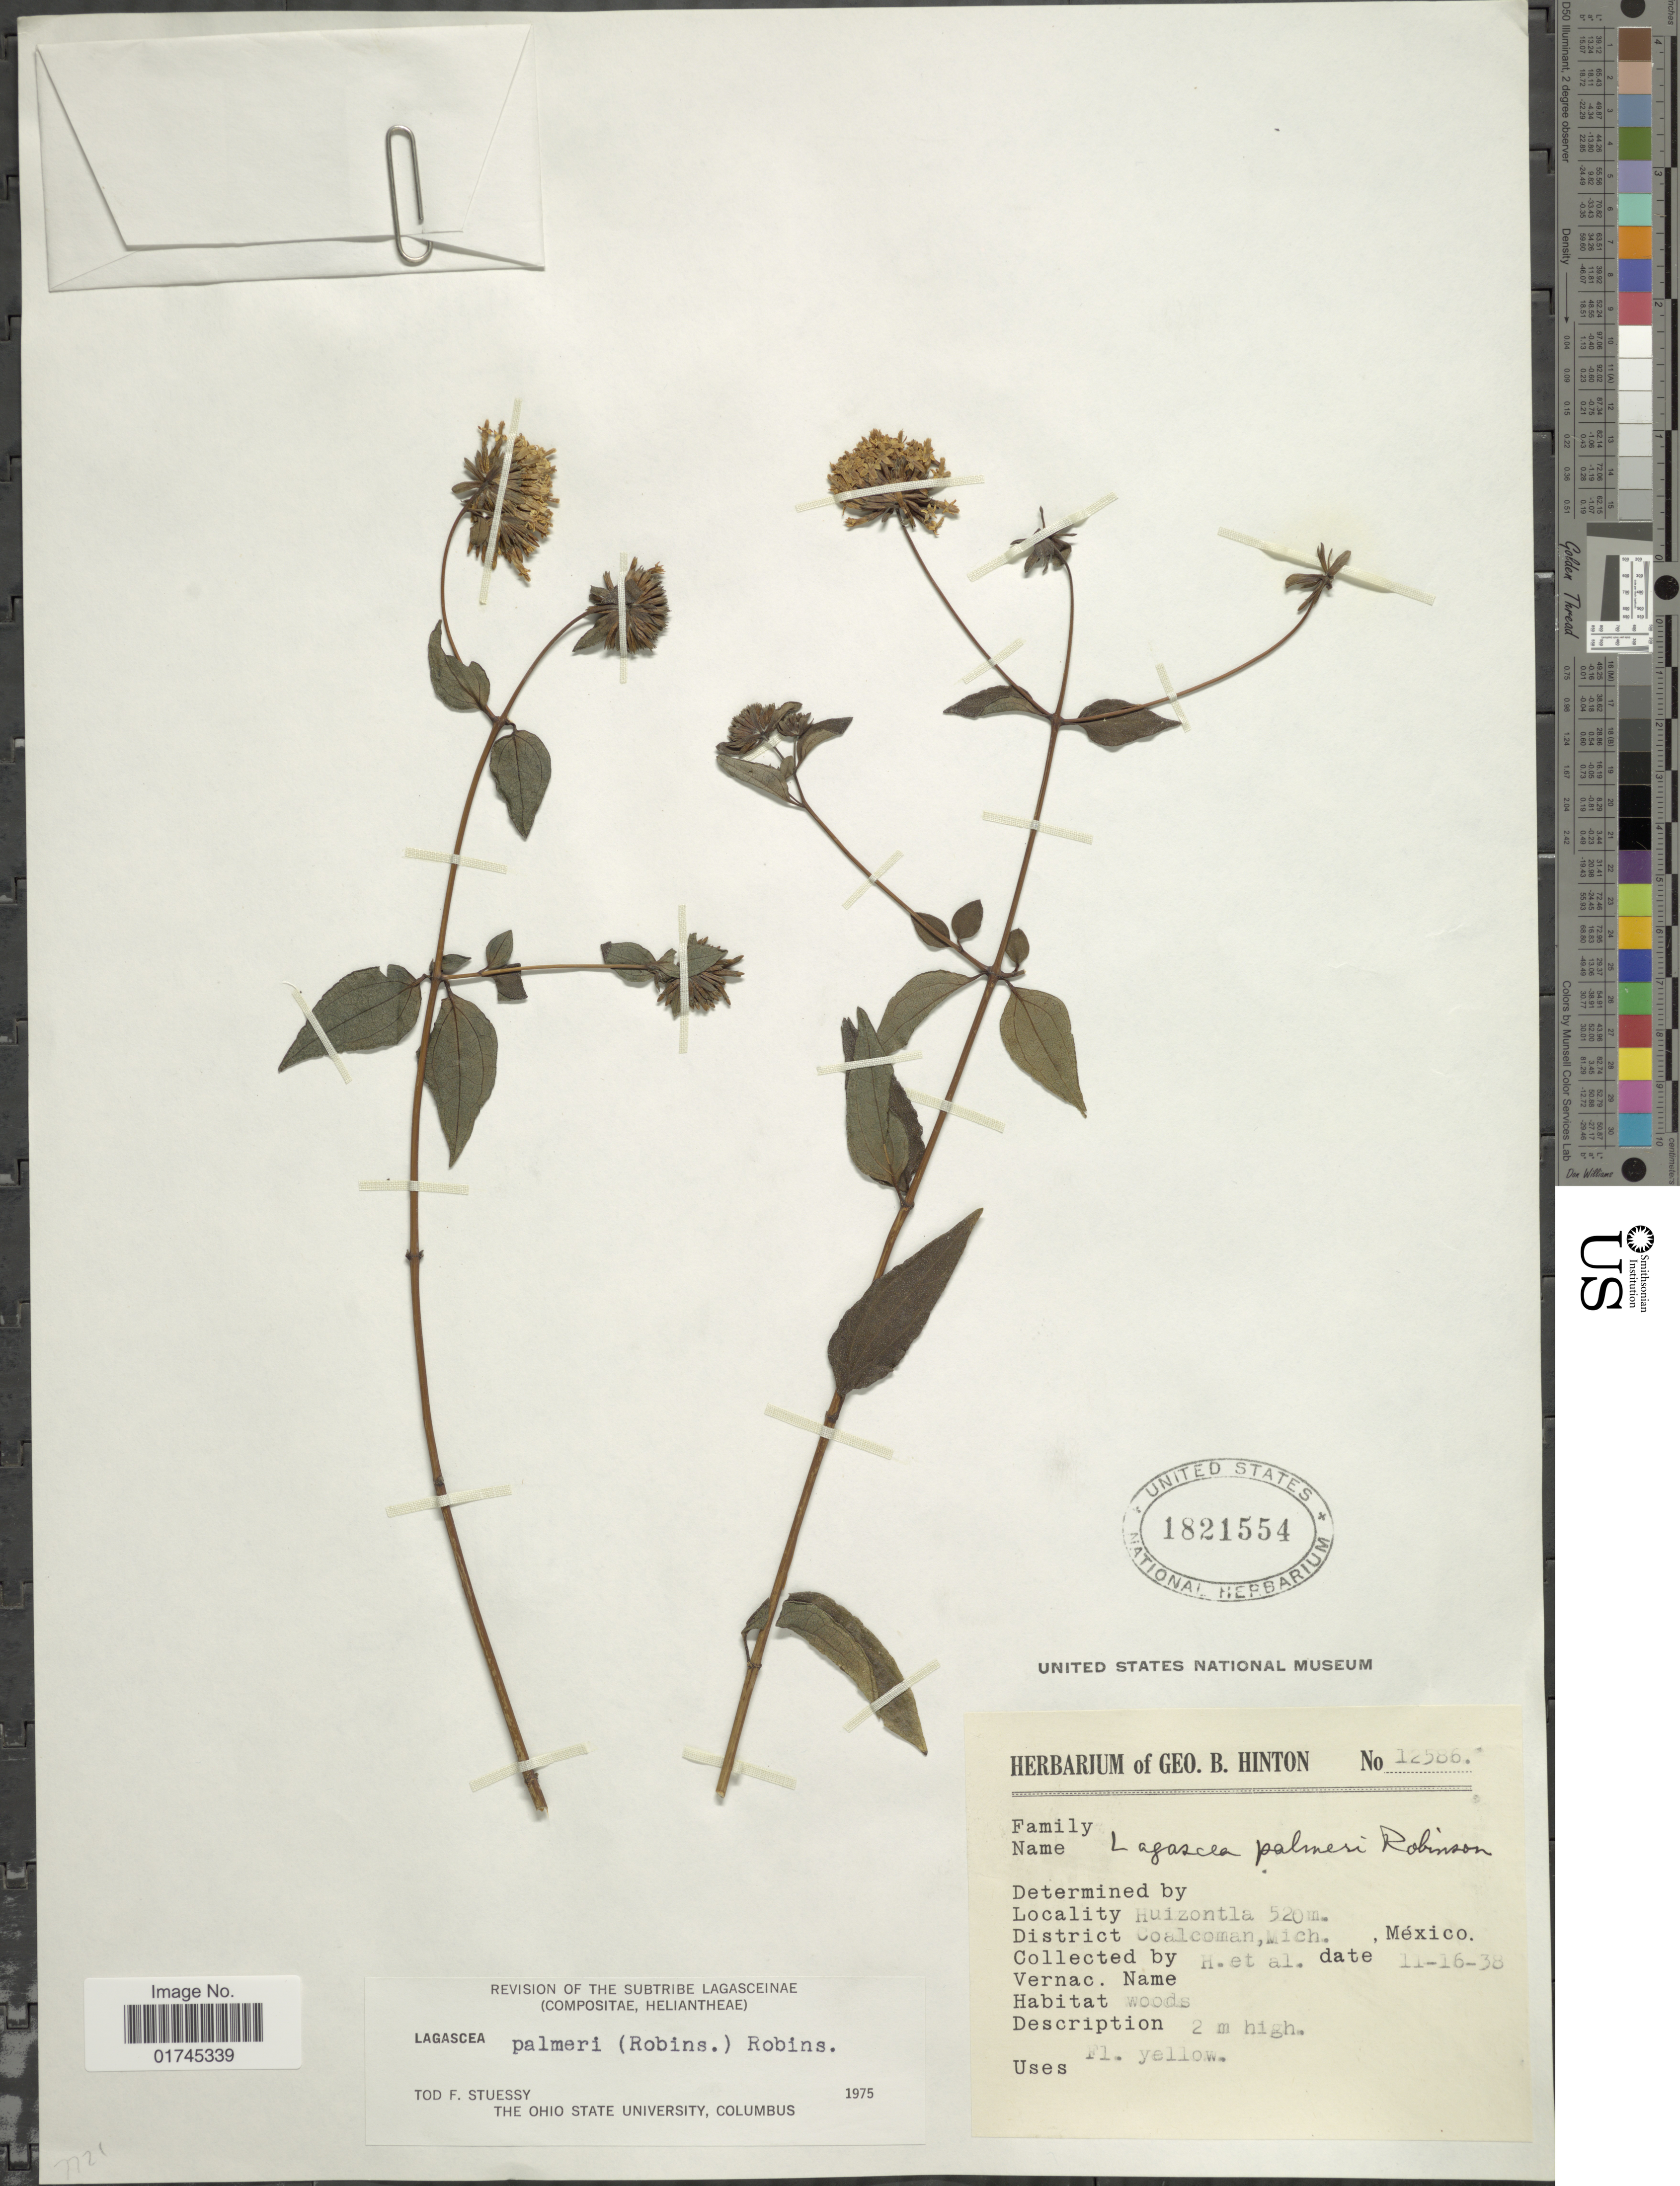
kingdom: Plantae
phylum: Tracheophyta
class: Magnoliopsida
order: Asterales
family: Asteraceae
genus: Lagascea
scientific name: Lagascea palmeri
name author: (B.L. Rob.) B.L. Rob.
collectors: G. B. Hinton & et al.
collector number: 12586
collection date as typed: Transcribed d/m/y: 16/11/38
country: Mexico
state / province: Michoacán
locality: Huizontla, District Coalcoman.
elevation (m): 520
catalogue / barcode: US 1821554